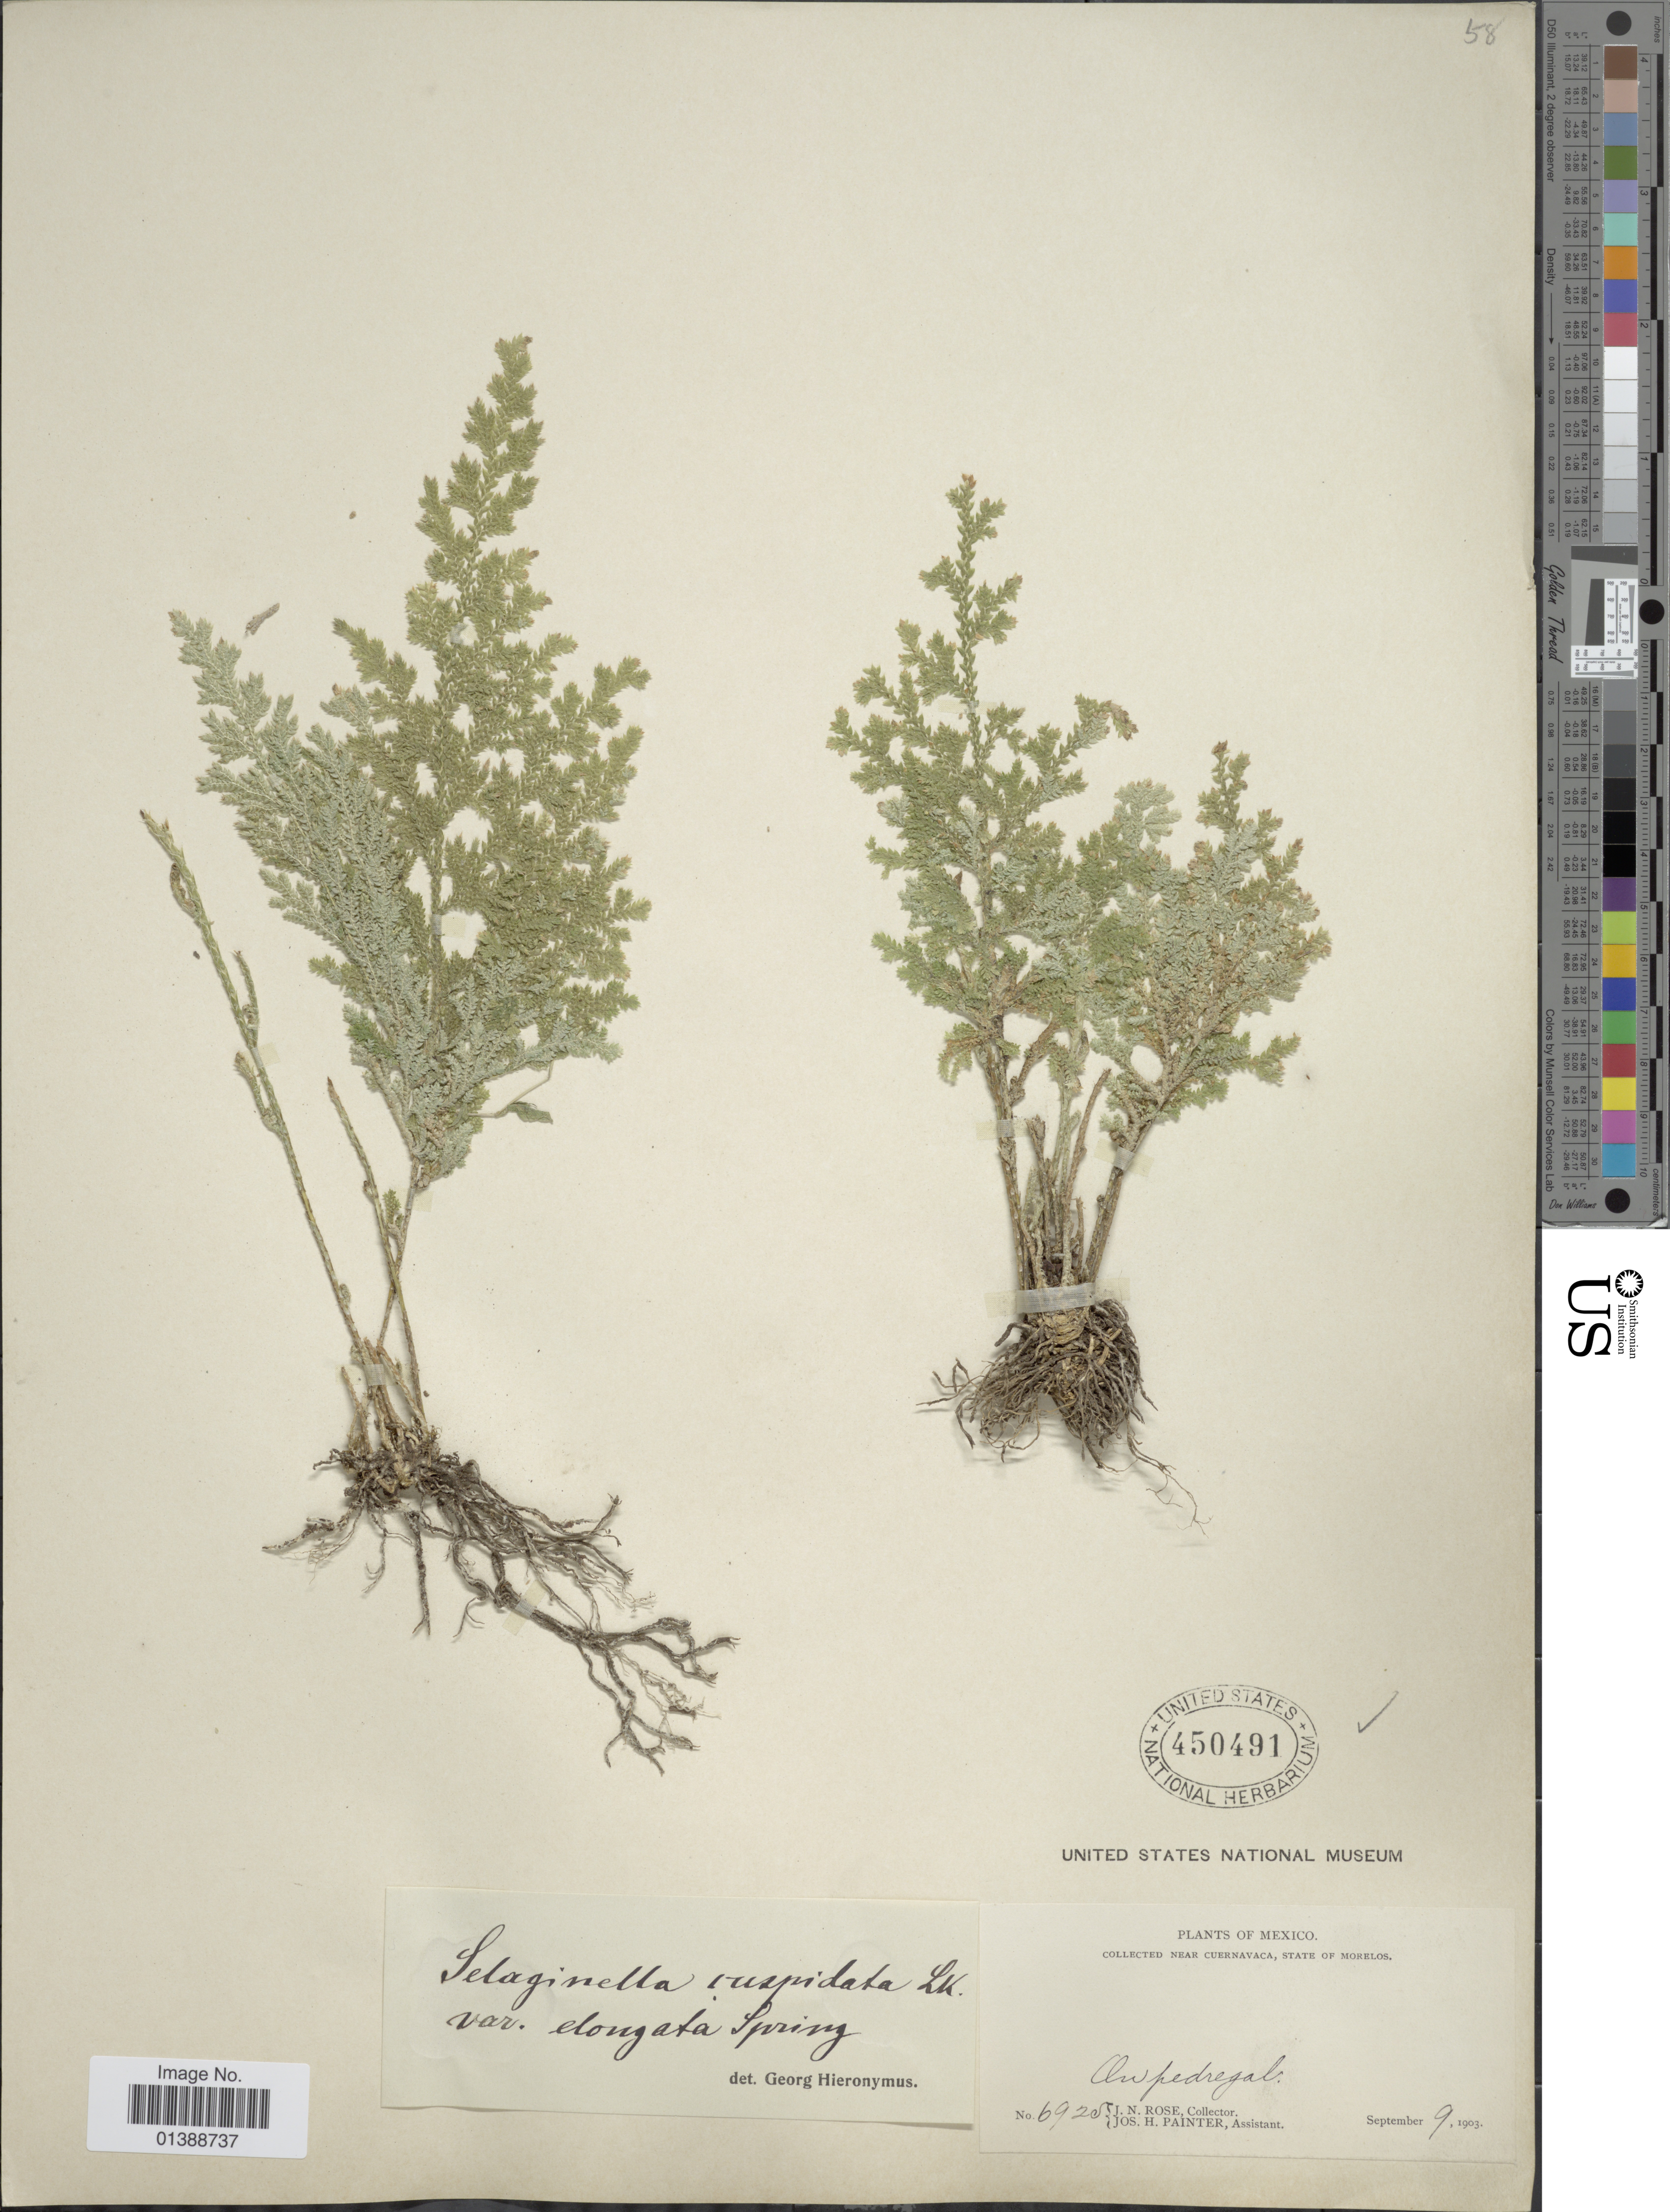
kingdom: Plantae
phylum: Tracheophyta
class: Lycopodiopsida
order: Selaginellales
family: Selaginellaceae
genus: Selaginella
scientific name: Selaginella pallescens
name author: (C. Presl) Spring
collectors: J. N. Rose & J. H. Painter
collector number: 6928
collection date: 1903-09-09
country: Mexico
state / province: Morelos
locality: Near Cuernavaca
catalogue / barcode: US 450491